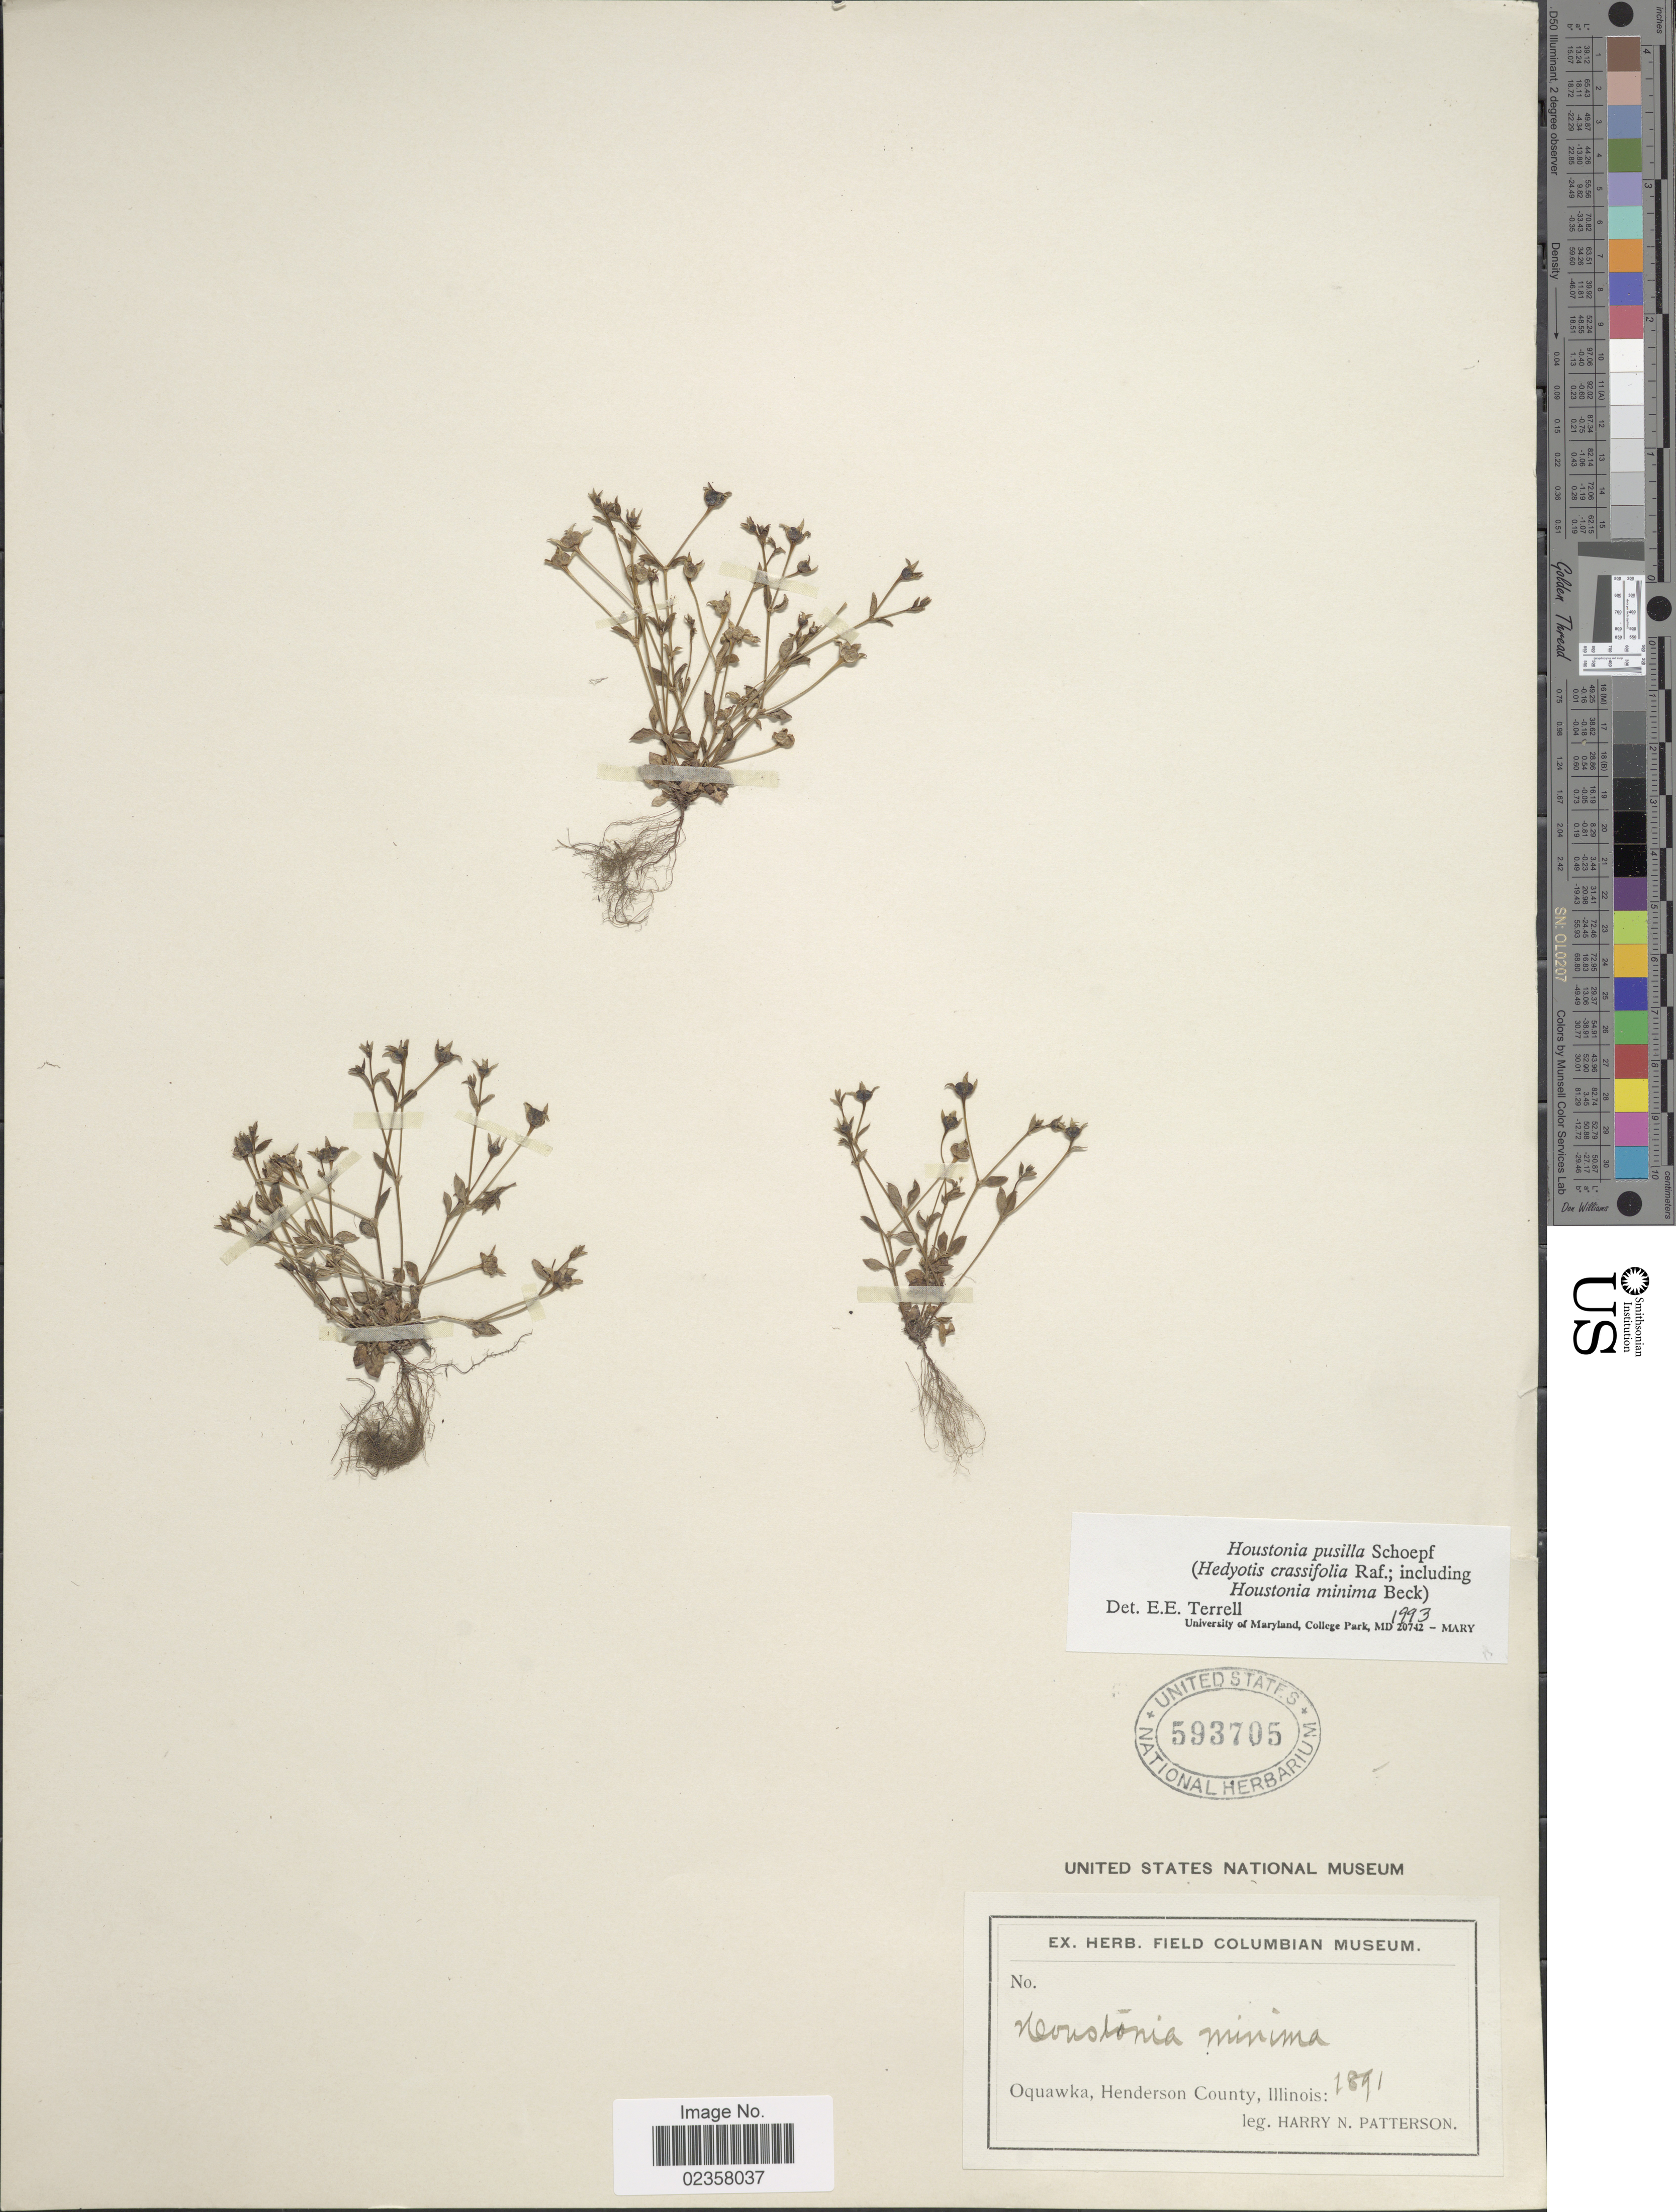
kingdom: Plantae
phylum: Tracheophyta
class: Magnoliopsida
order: Gentianales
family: Rubiaceae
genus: Houstonia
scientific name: Houstonia pusilla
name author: Schoepf.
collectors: H. N. Patterson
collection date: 1891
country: United States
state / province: Illinois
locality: Oquawka, Henderson County, Illinois.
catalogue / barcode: US 593705